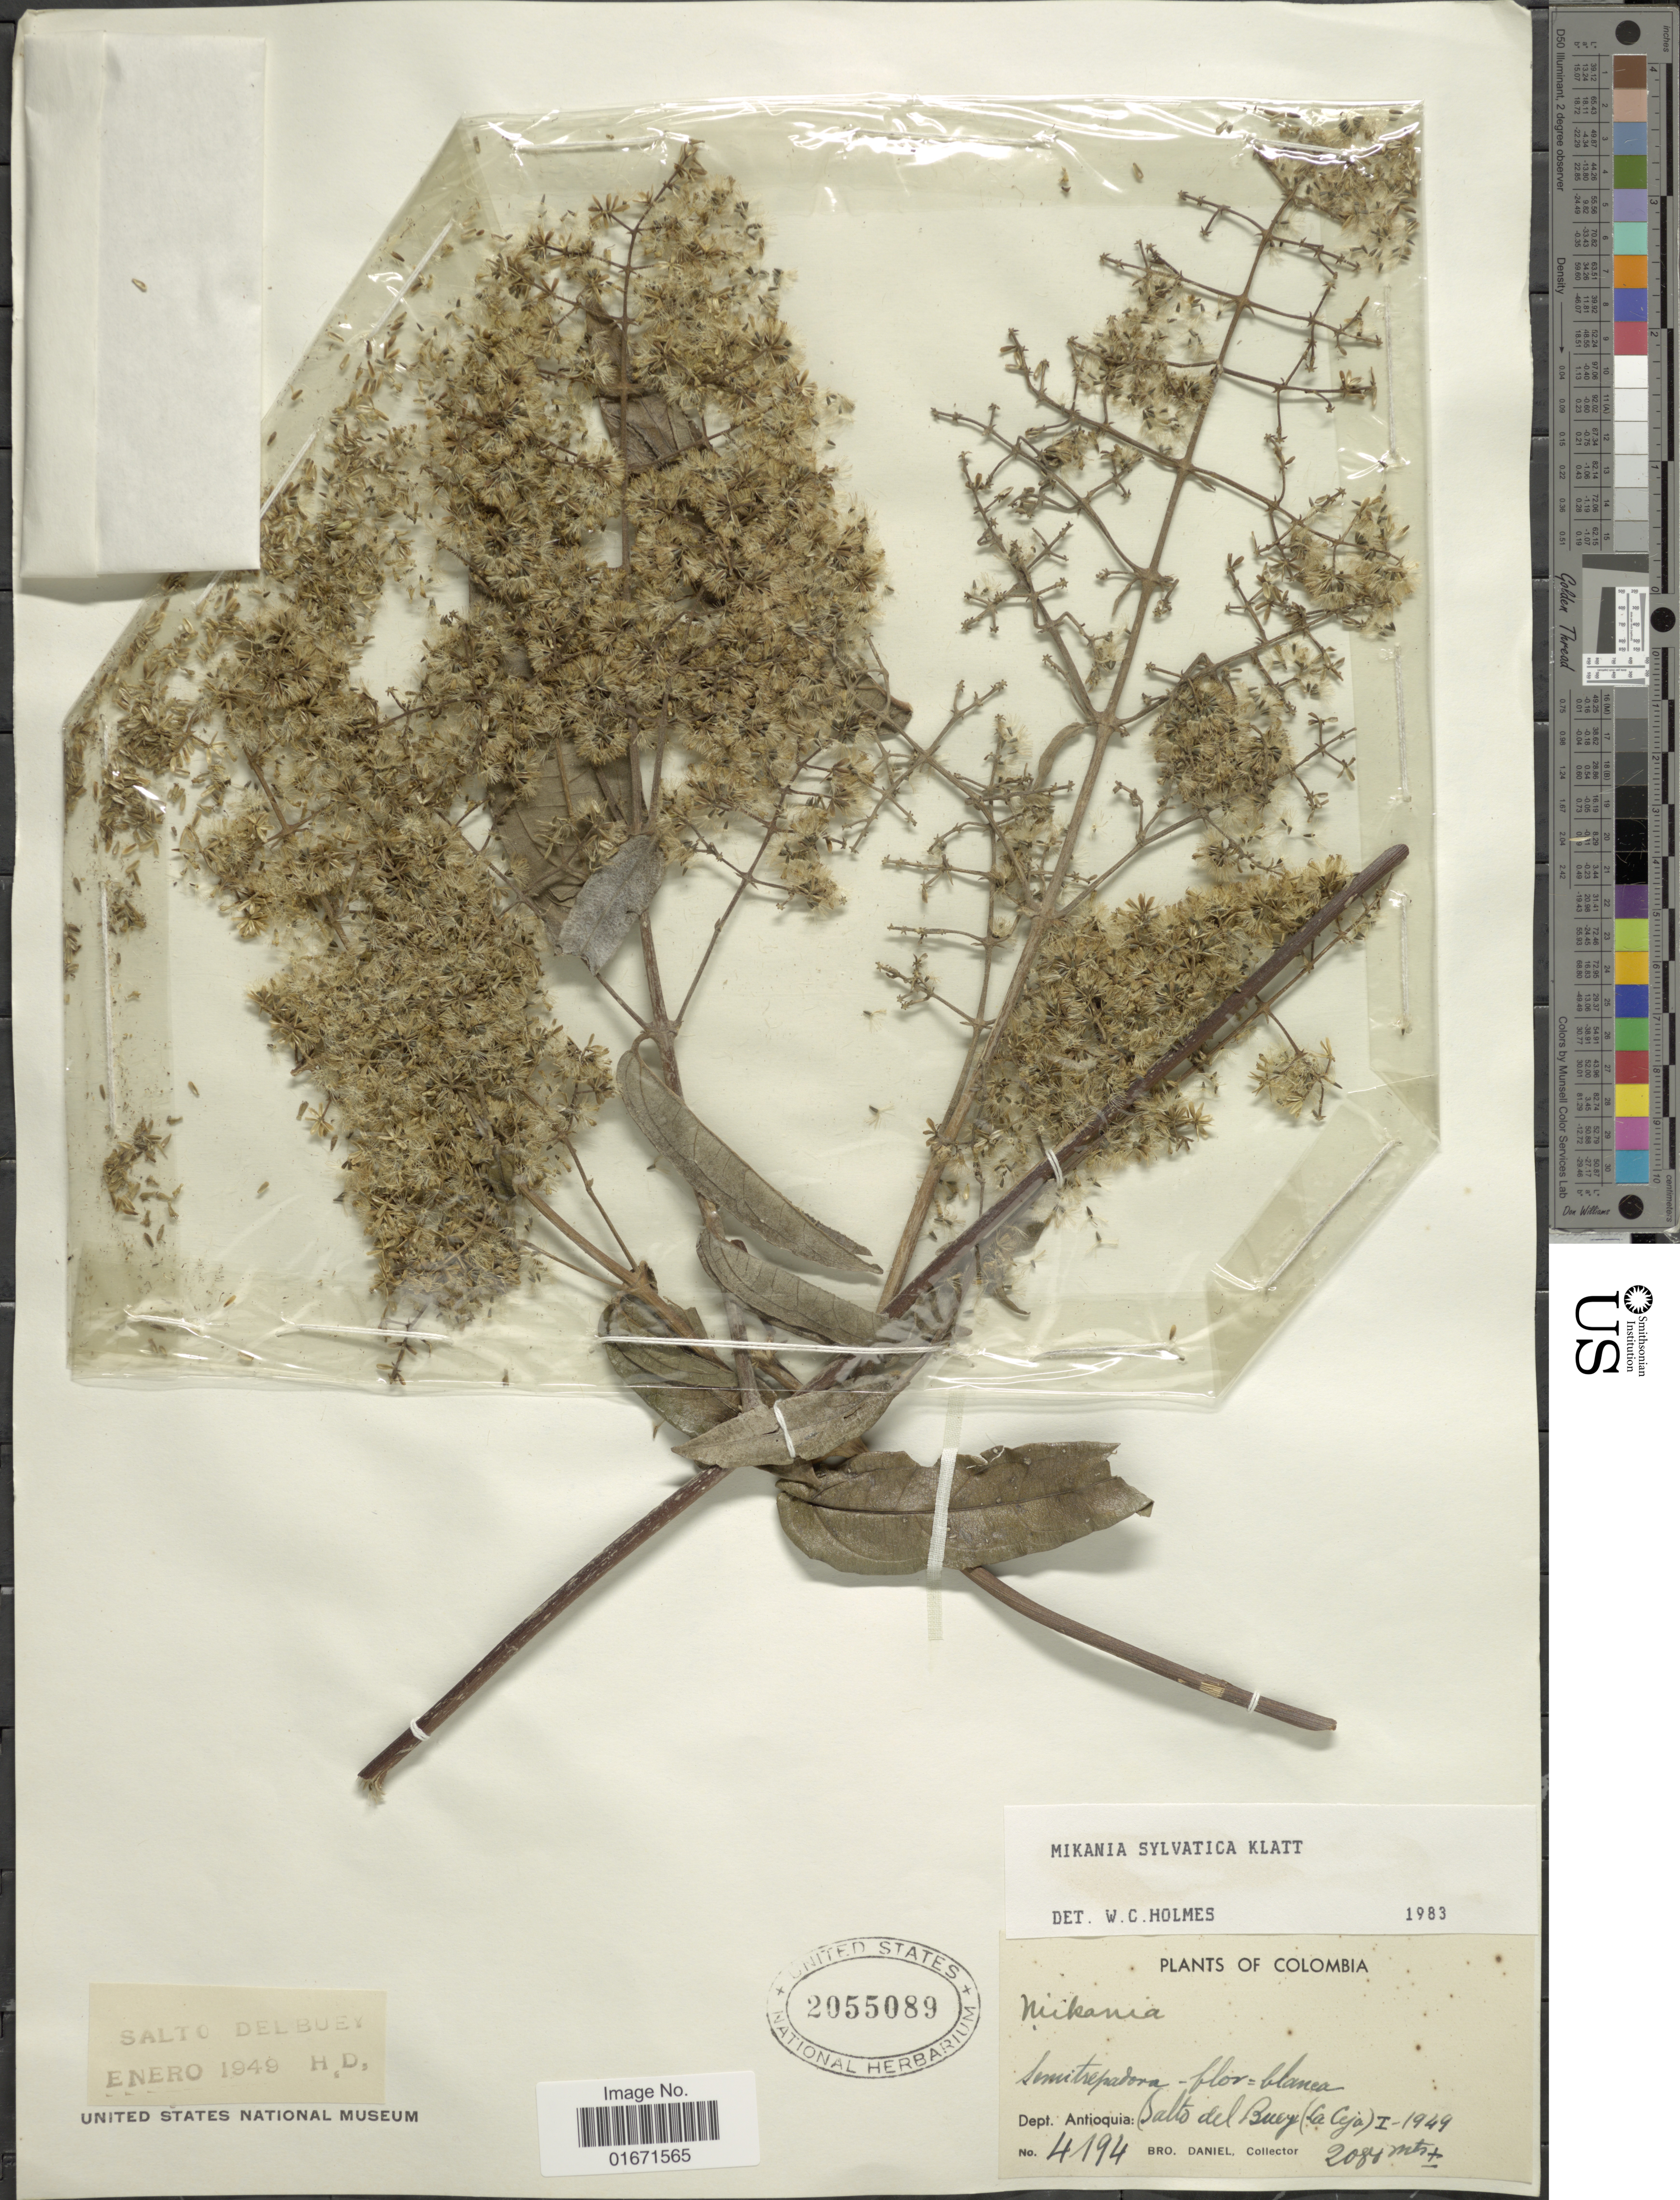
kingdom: Plantae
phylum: Tracheophyta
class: Magnoliopsida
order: Asterales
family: Asteraceae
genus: Mikania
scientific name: Mikania sylvatica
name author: Klatt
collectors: Bro. Daniel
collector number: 4194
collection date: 1949-01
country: Colombia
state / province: Antioquia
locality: Dept. Antioquia: (Salto del Buey (La Ceja)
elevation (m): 2084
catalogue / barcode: US 2055089